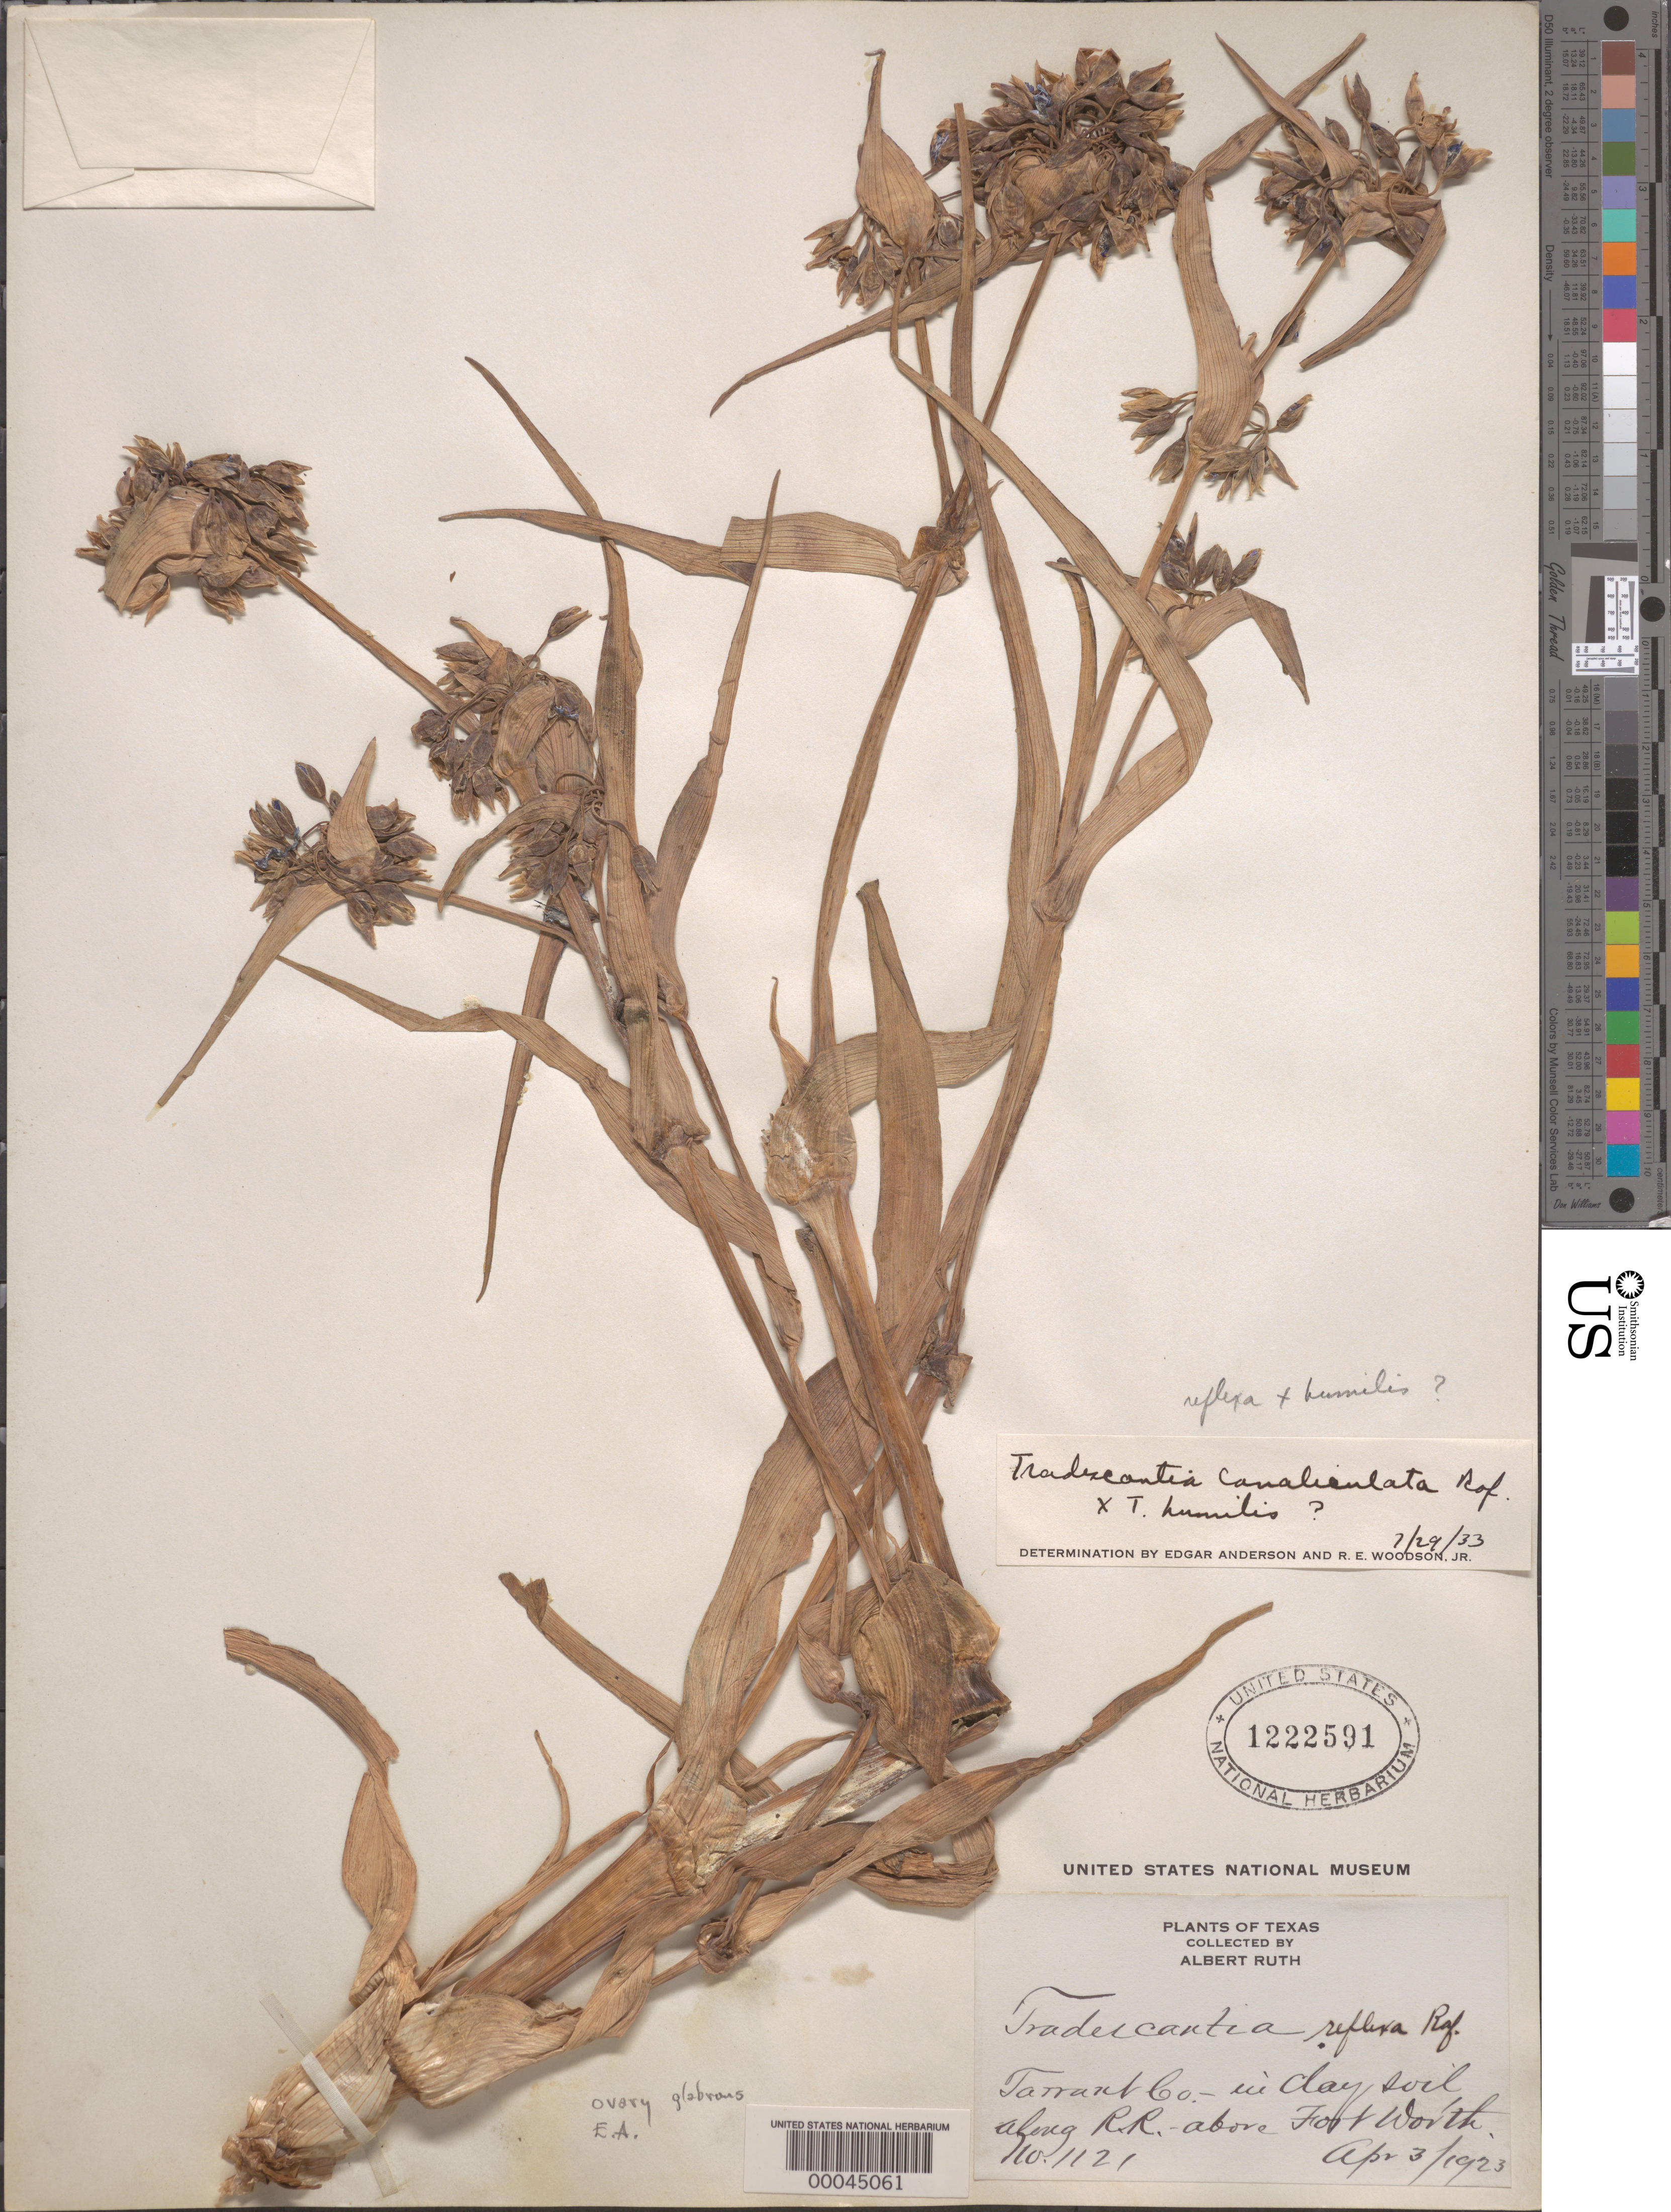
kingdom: Plantae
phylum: Tracheophyta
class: Liliopsida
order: Commelinales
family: Commelinaceae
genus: Tradescantia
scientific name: Tradescantia humilis x T. ohiensis Raf.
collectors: B. C. Tharp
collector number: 1121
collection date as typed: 03 Apr 1923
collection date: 1923-04-03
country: United States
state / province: Texas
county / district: Tarrant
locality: Above ft. worth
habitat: Clay soil along railroad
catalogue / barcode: US 1222591